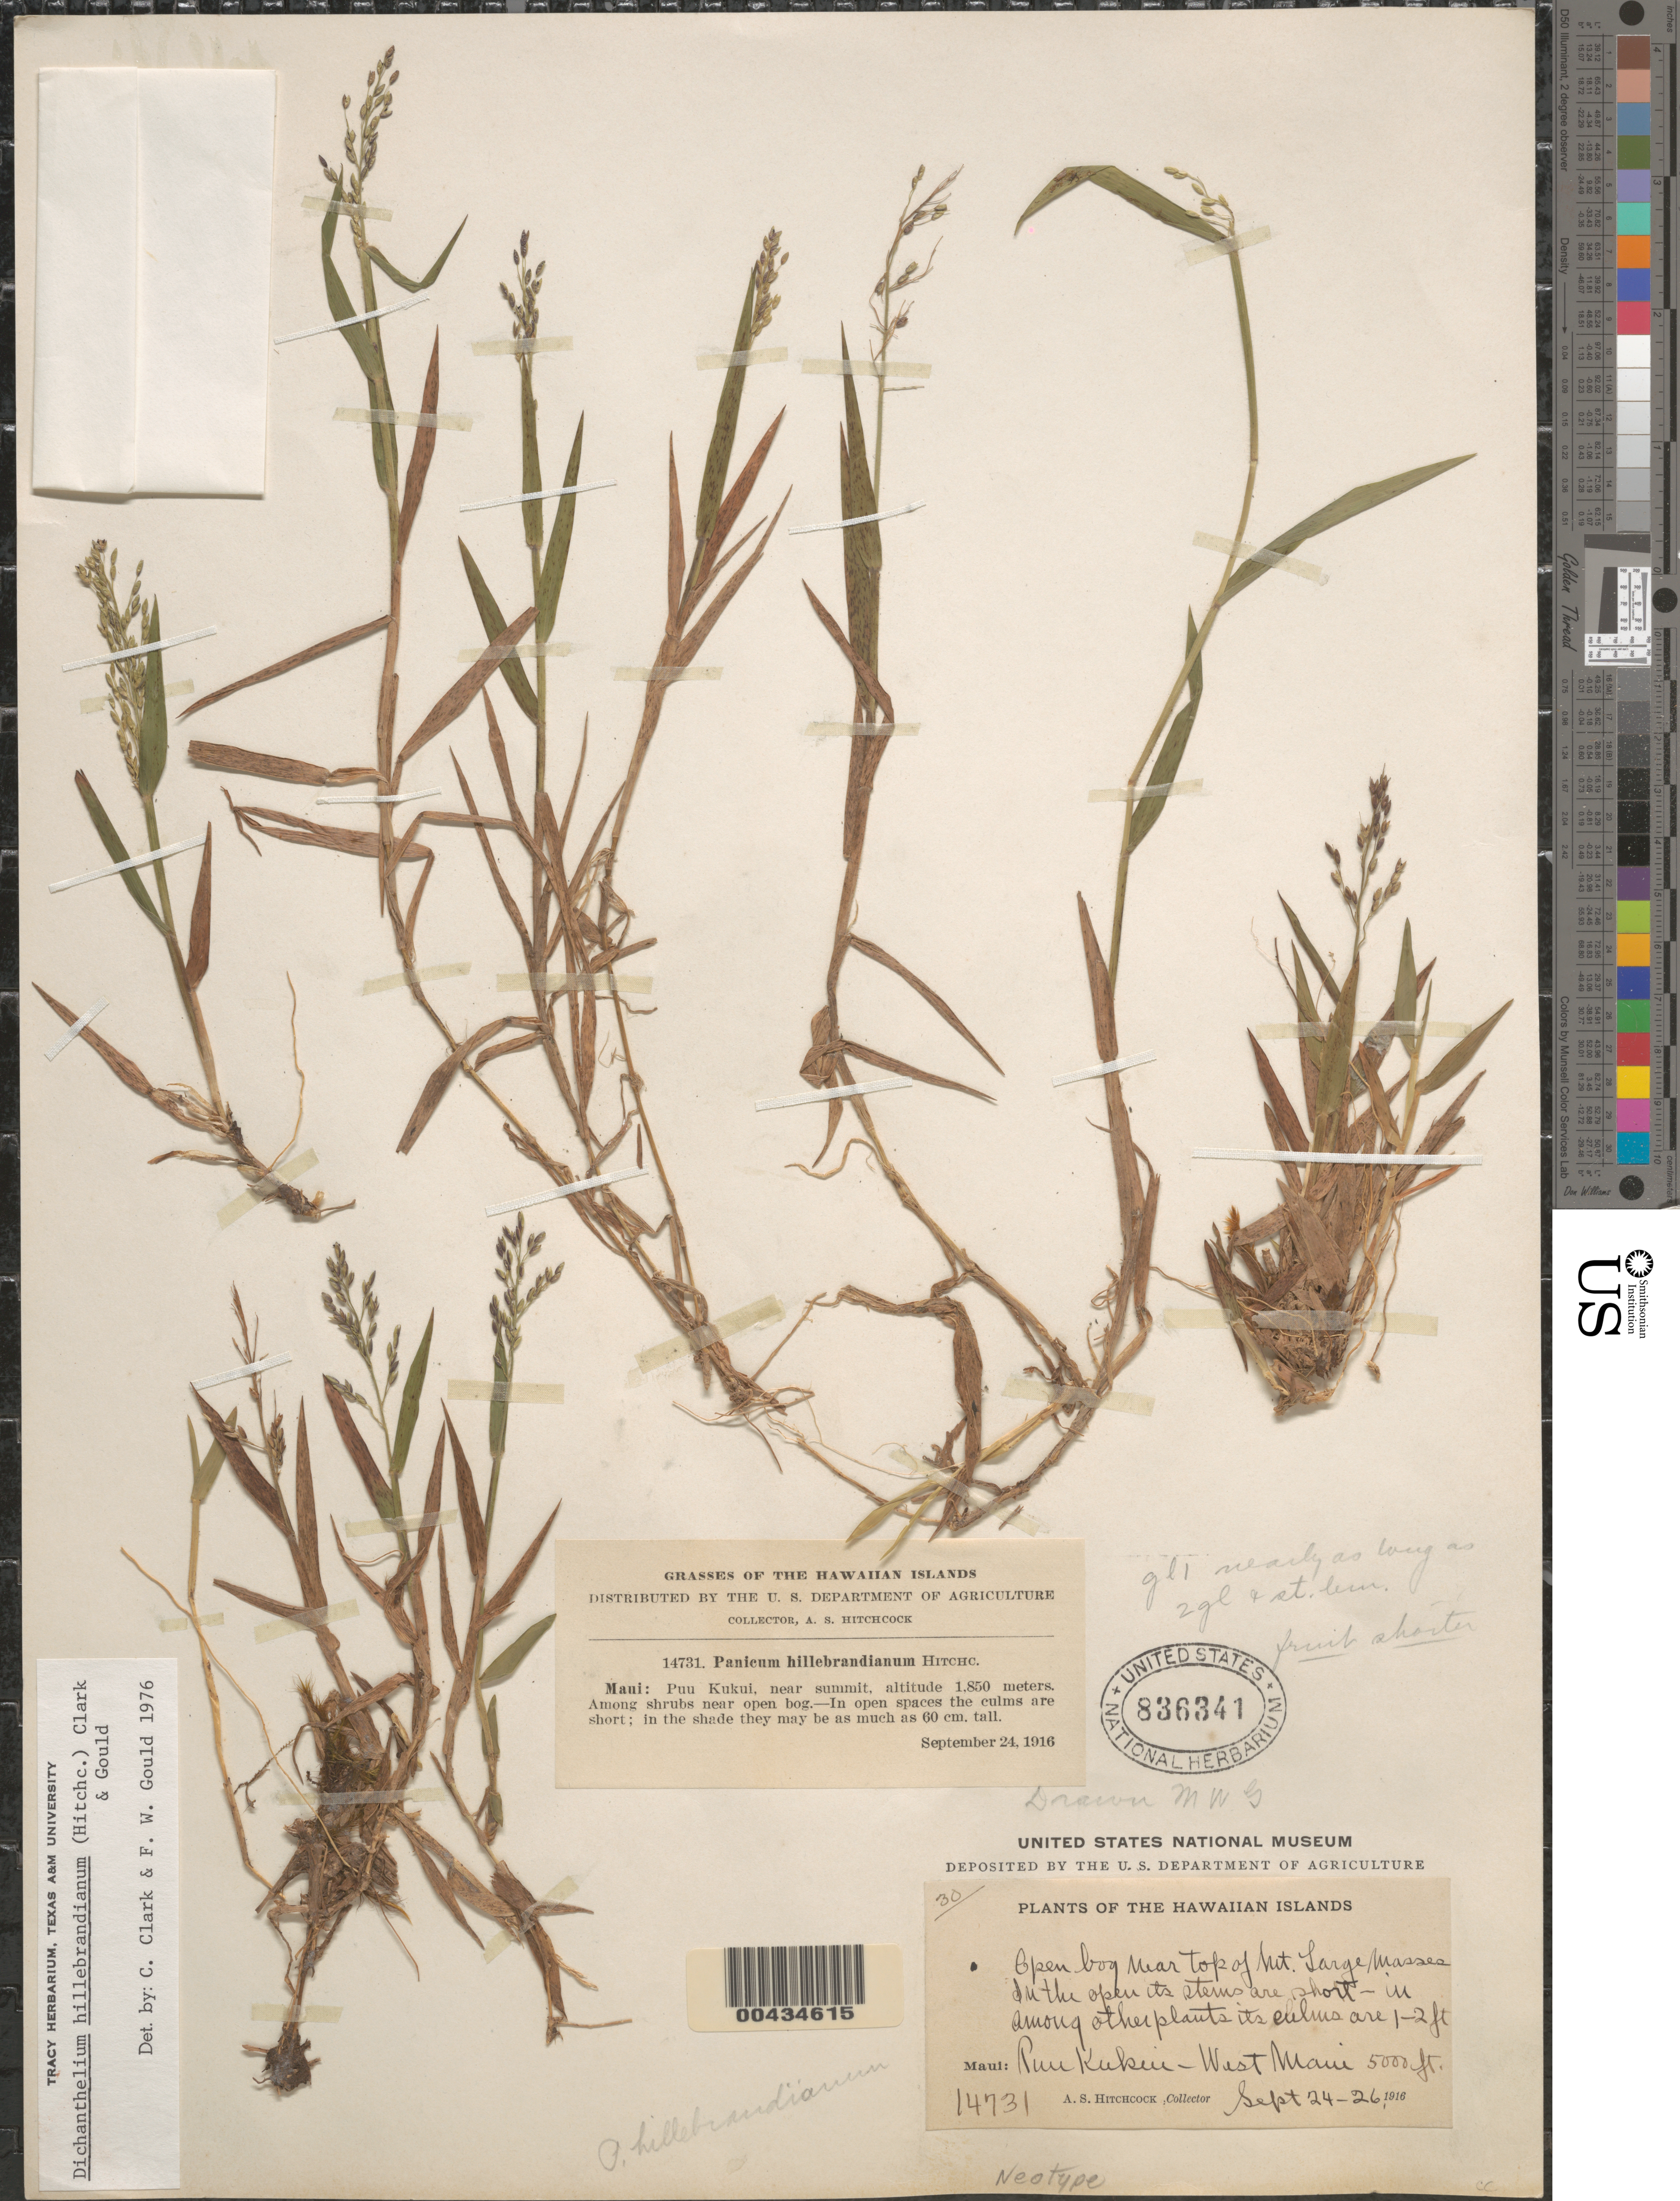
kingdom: Plantae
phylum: Tracheophyta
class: Liliopsida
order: Poales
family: Poaceae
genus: Dichanthelium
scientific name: Dichanthelium hillebrandianum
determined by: Clark, C. A.; Gould, F. W.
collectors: A. S. Hitchcock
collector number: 14731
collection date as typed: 24 Sep 1916 to 26 Sep 1916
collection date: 1916-09-24/1916-09-26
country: United States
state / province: Hawaii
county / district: Maui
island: Maui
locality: Puu Kukui, West Maui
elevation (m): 1524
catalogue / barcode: US 836341